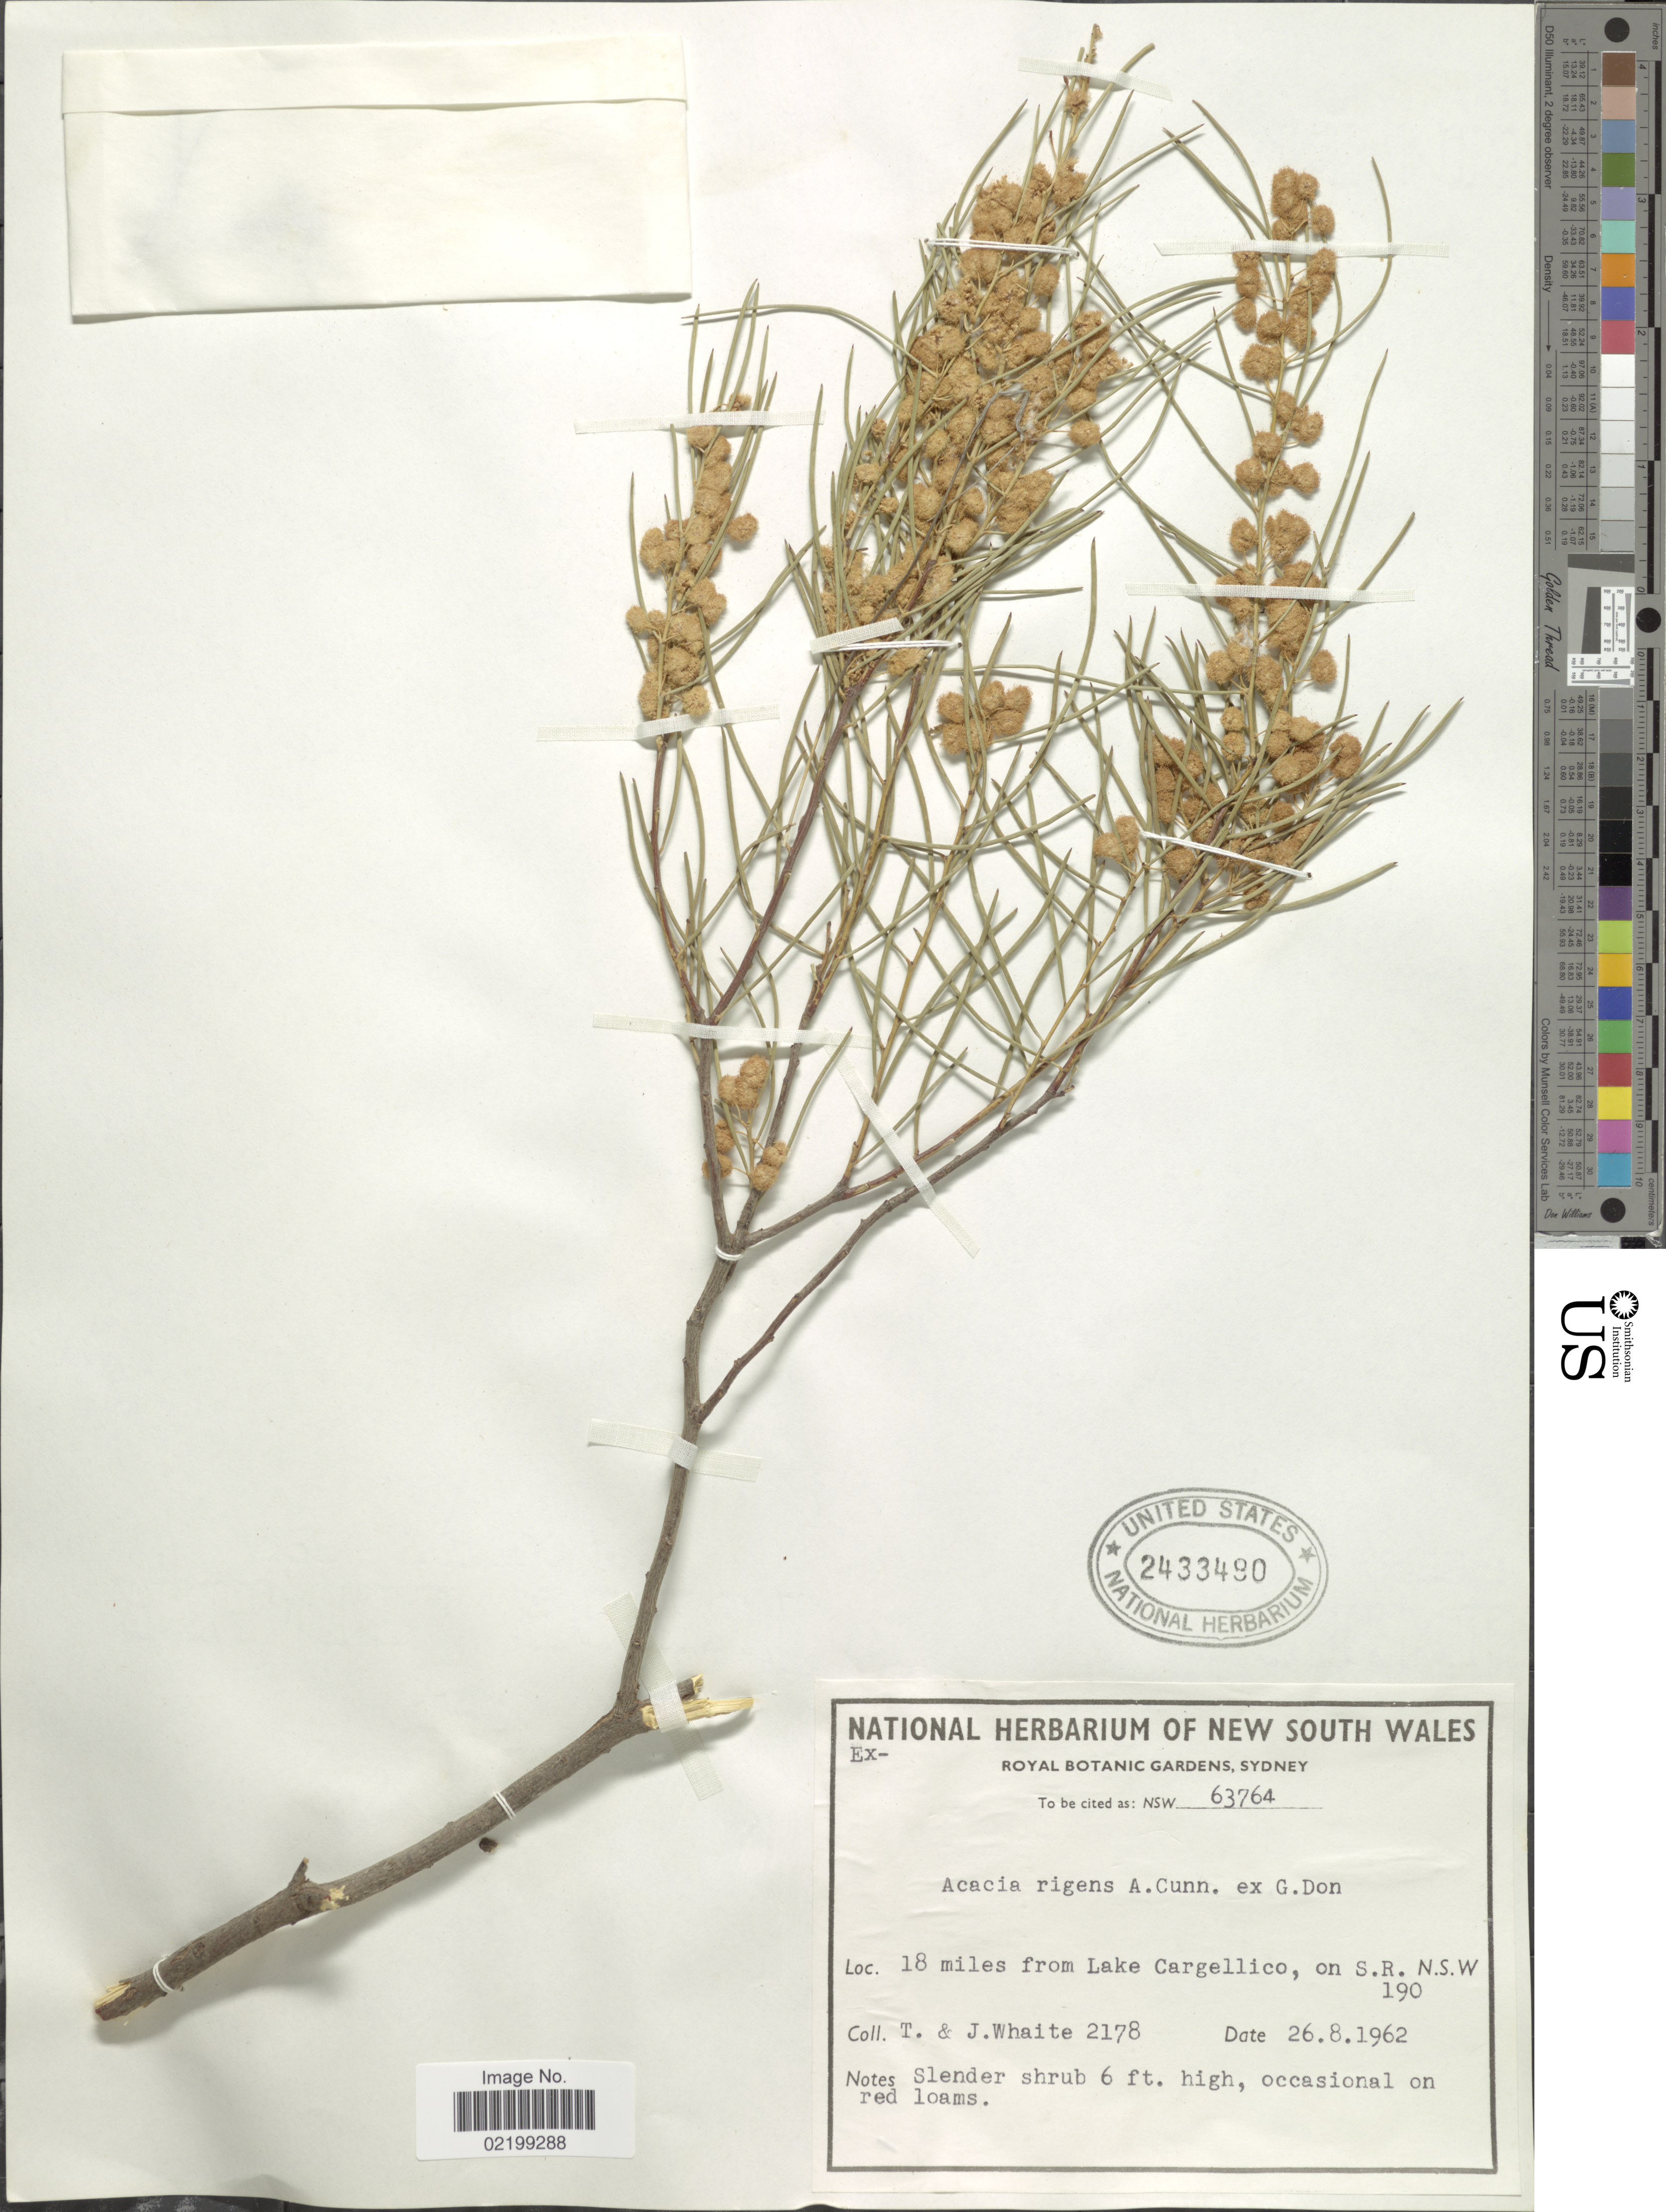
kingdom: Plantae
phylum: Tracheophyta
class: Magnoliopsida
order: Fabales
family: Fabaceae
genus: Acacia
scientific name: Acacia rigens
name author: G. Don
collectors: T. Whaite & J. Whaite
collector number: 2178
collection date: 1962-08-26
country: Australia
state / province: New South Wales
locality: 18 miles from Lake Cargellico, on S.R. 190, occasional on red loams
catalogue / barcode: US 2433480